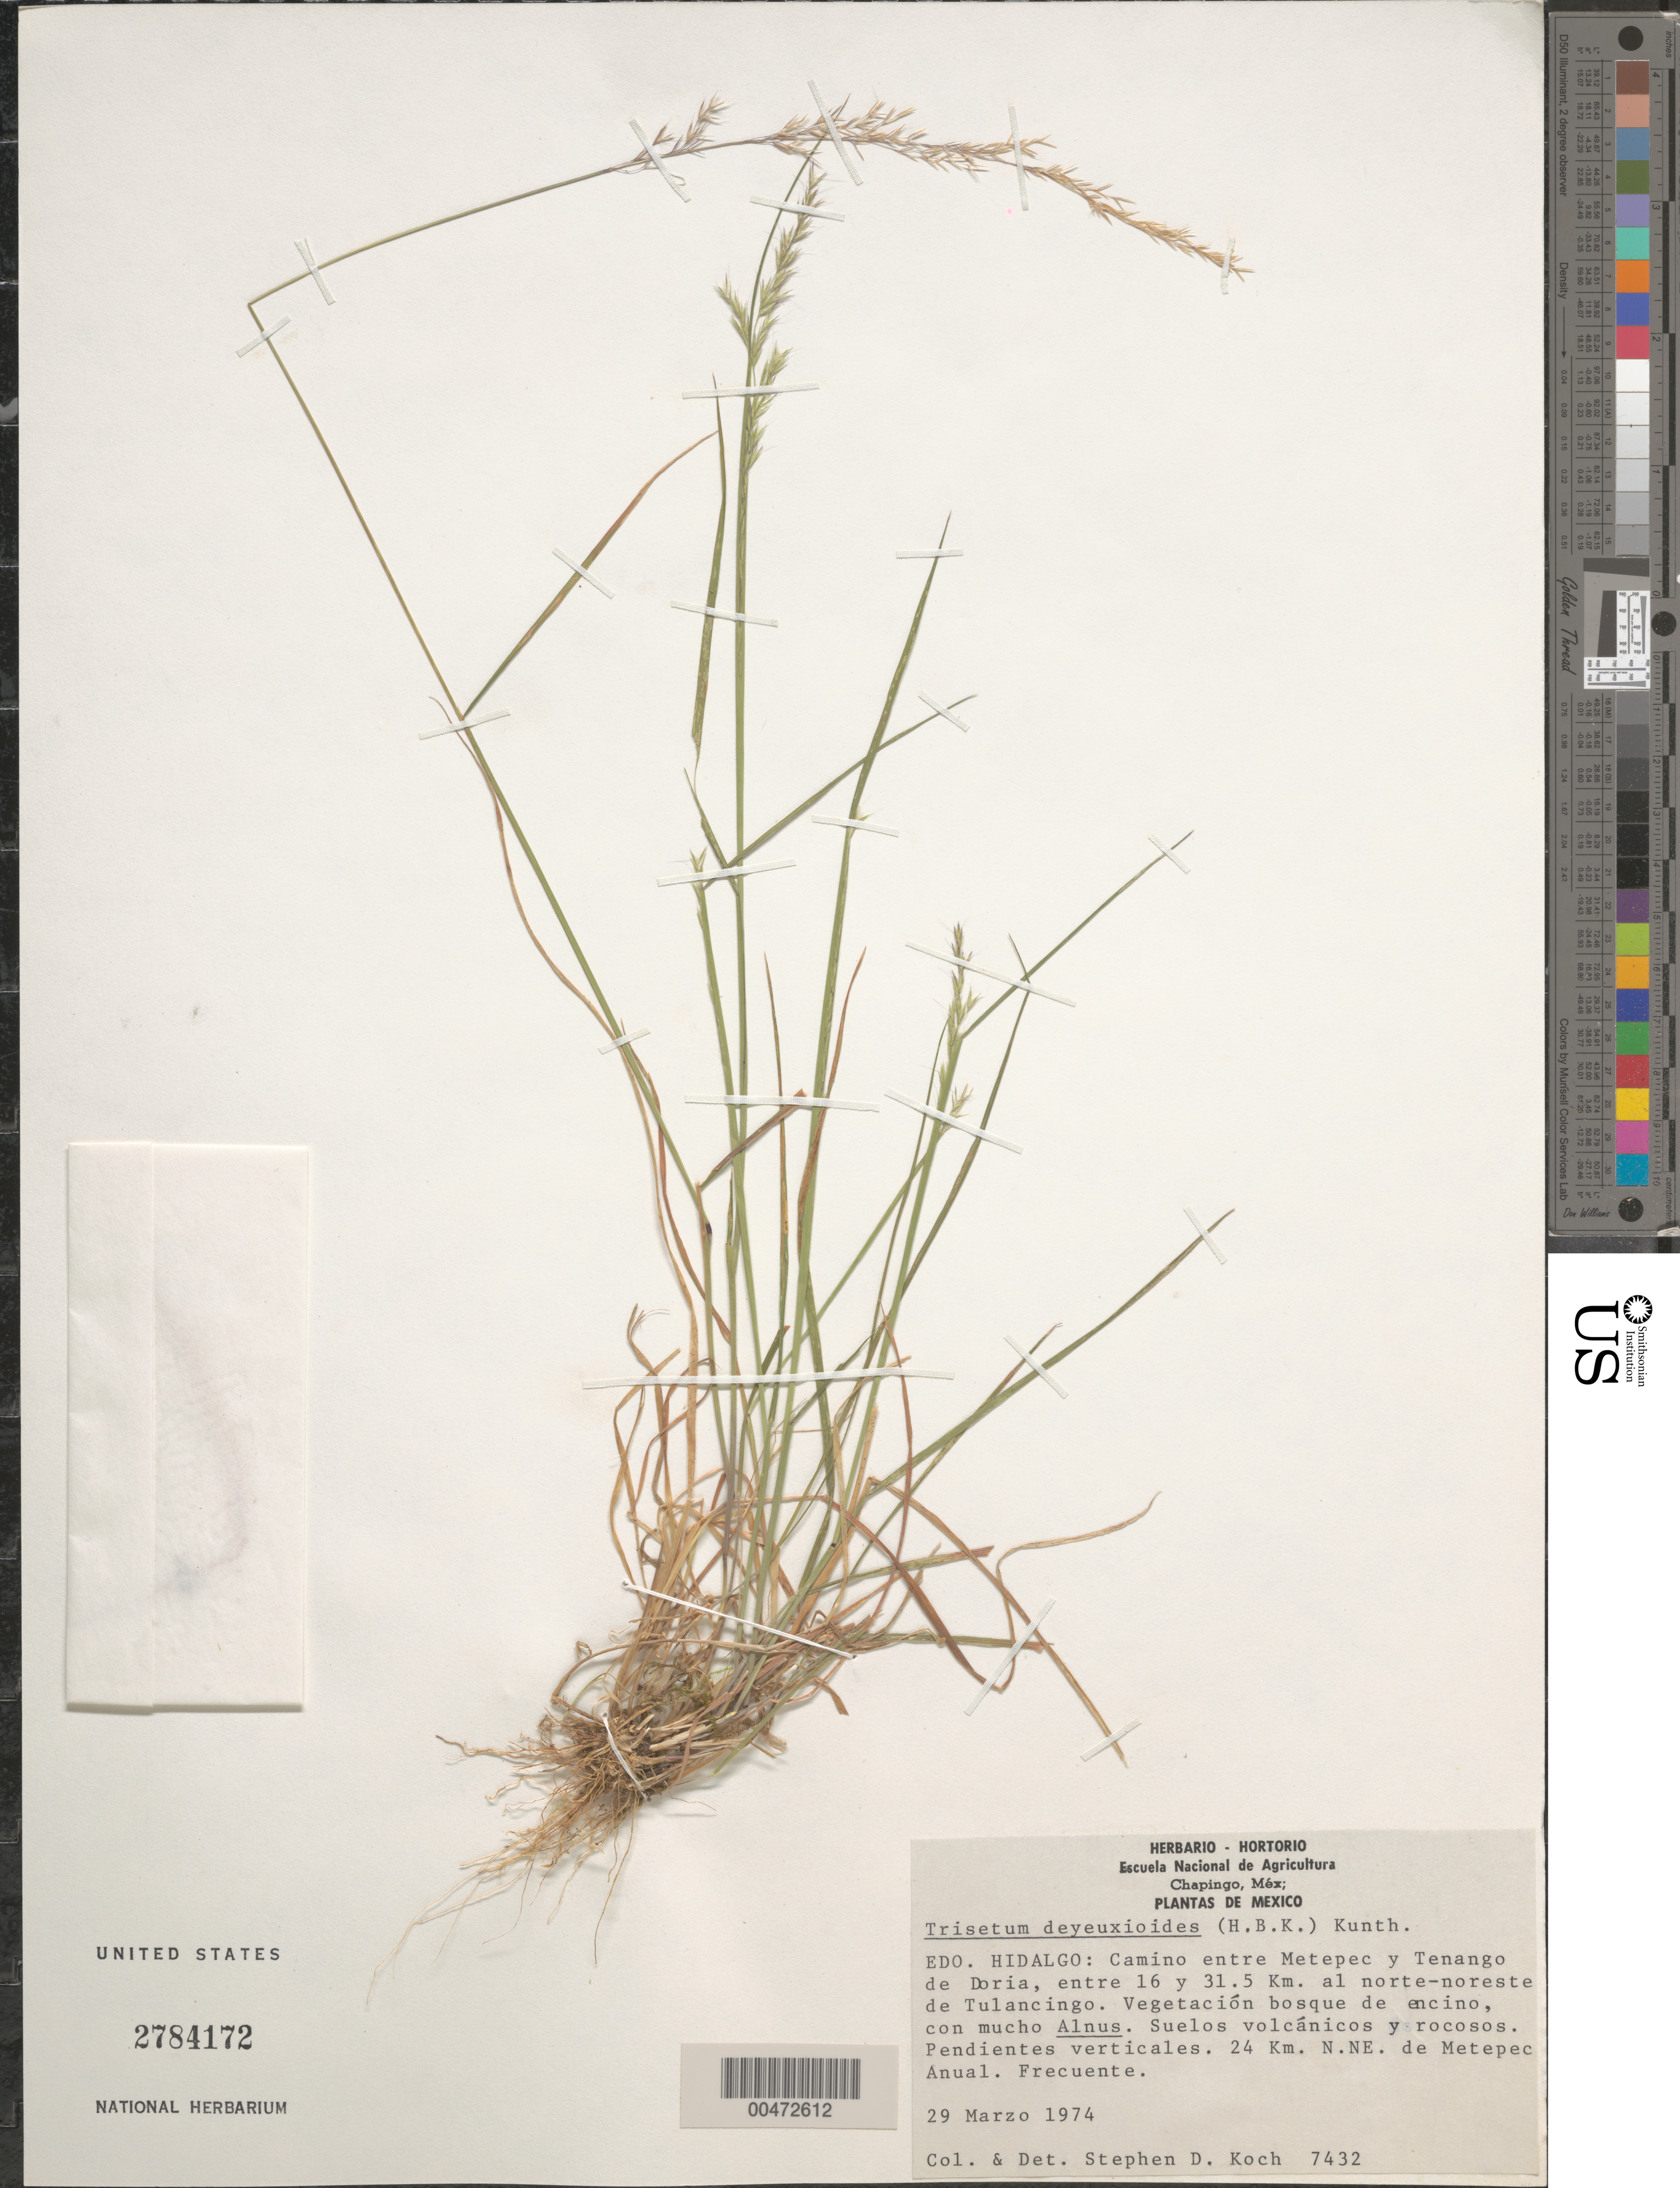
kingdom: Plantae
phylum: Tracheophyta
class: Liliopsida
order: Poales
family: Poaceae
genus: Trisetum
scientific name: Trisetum deyeuxioides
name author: (Kunth) Kunth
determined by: Koch, S. D.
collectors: S. D. Koch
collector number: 7432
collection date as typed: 29 Mar 1974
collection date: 1974-03-29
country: Mexico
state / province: Hidalgo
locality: Rd between Metepec & Tenango de Doria, between 16 & 31.5 km NNE of Tulancingo, 24 km NNE of Metepec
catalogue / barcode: US 2784172